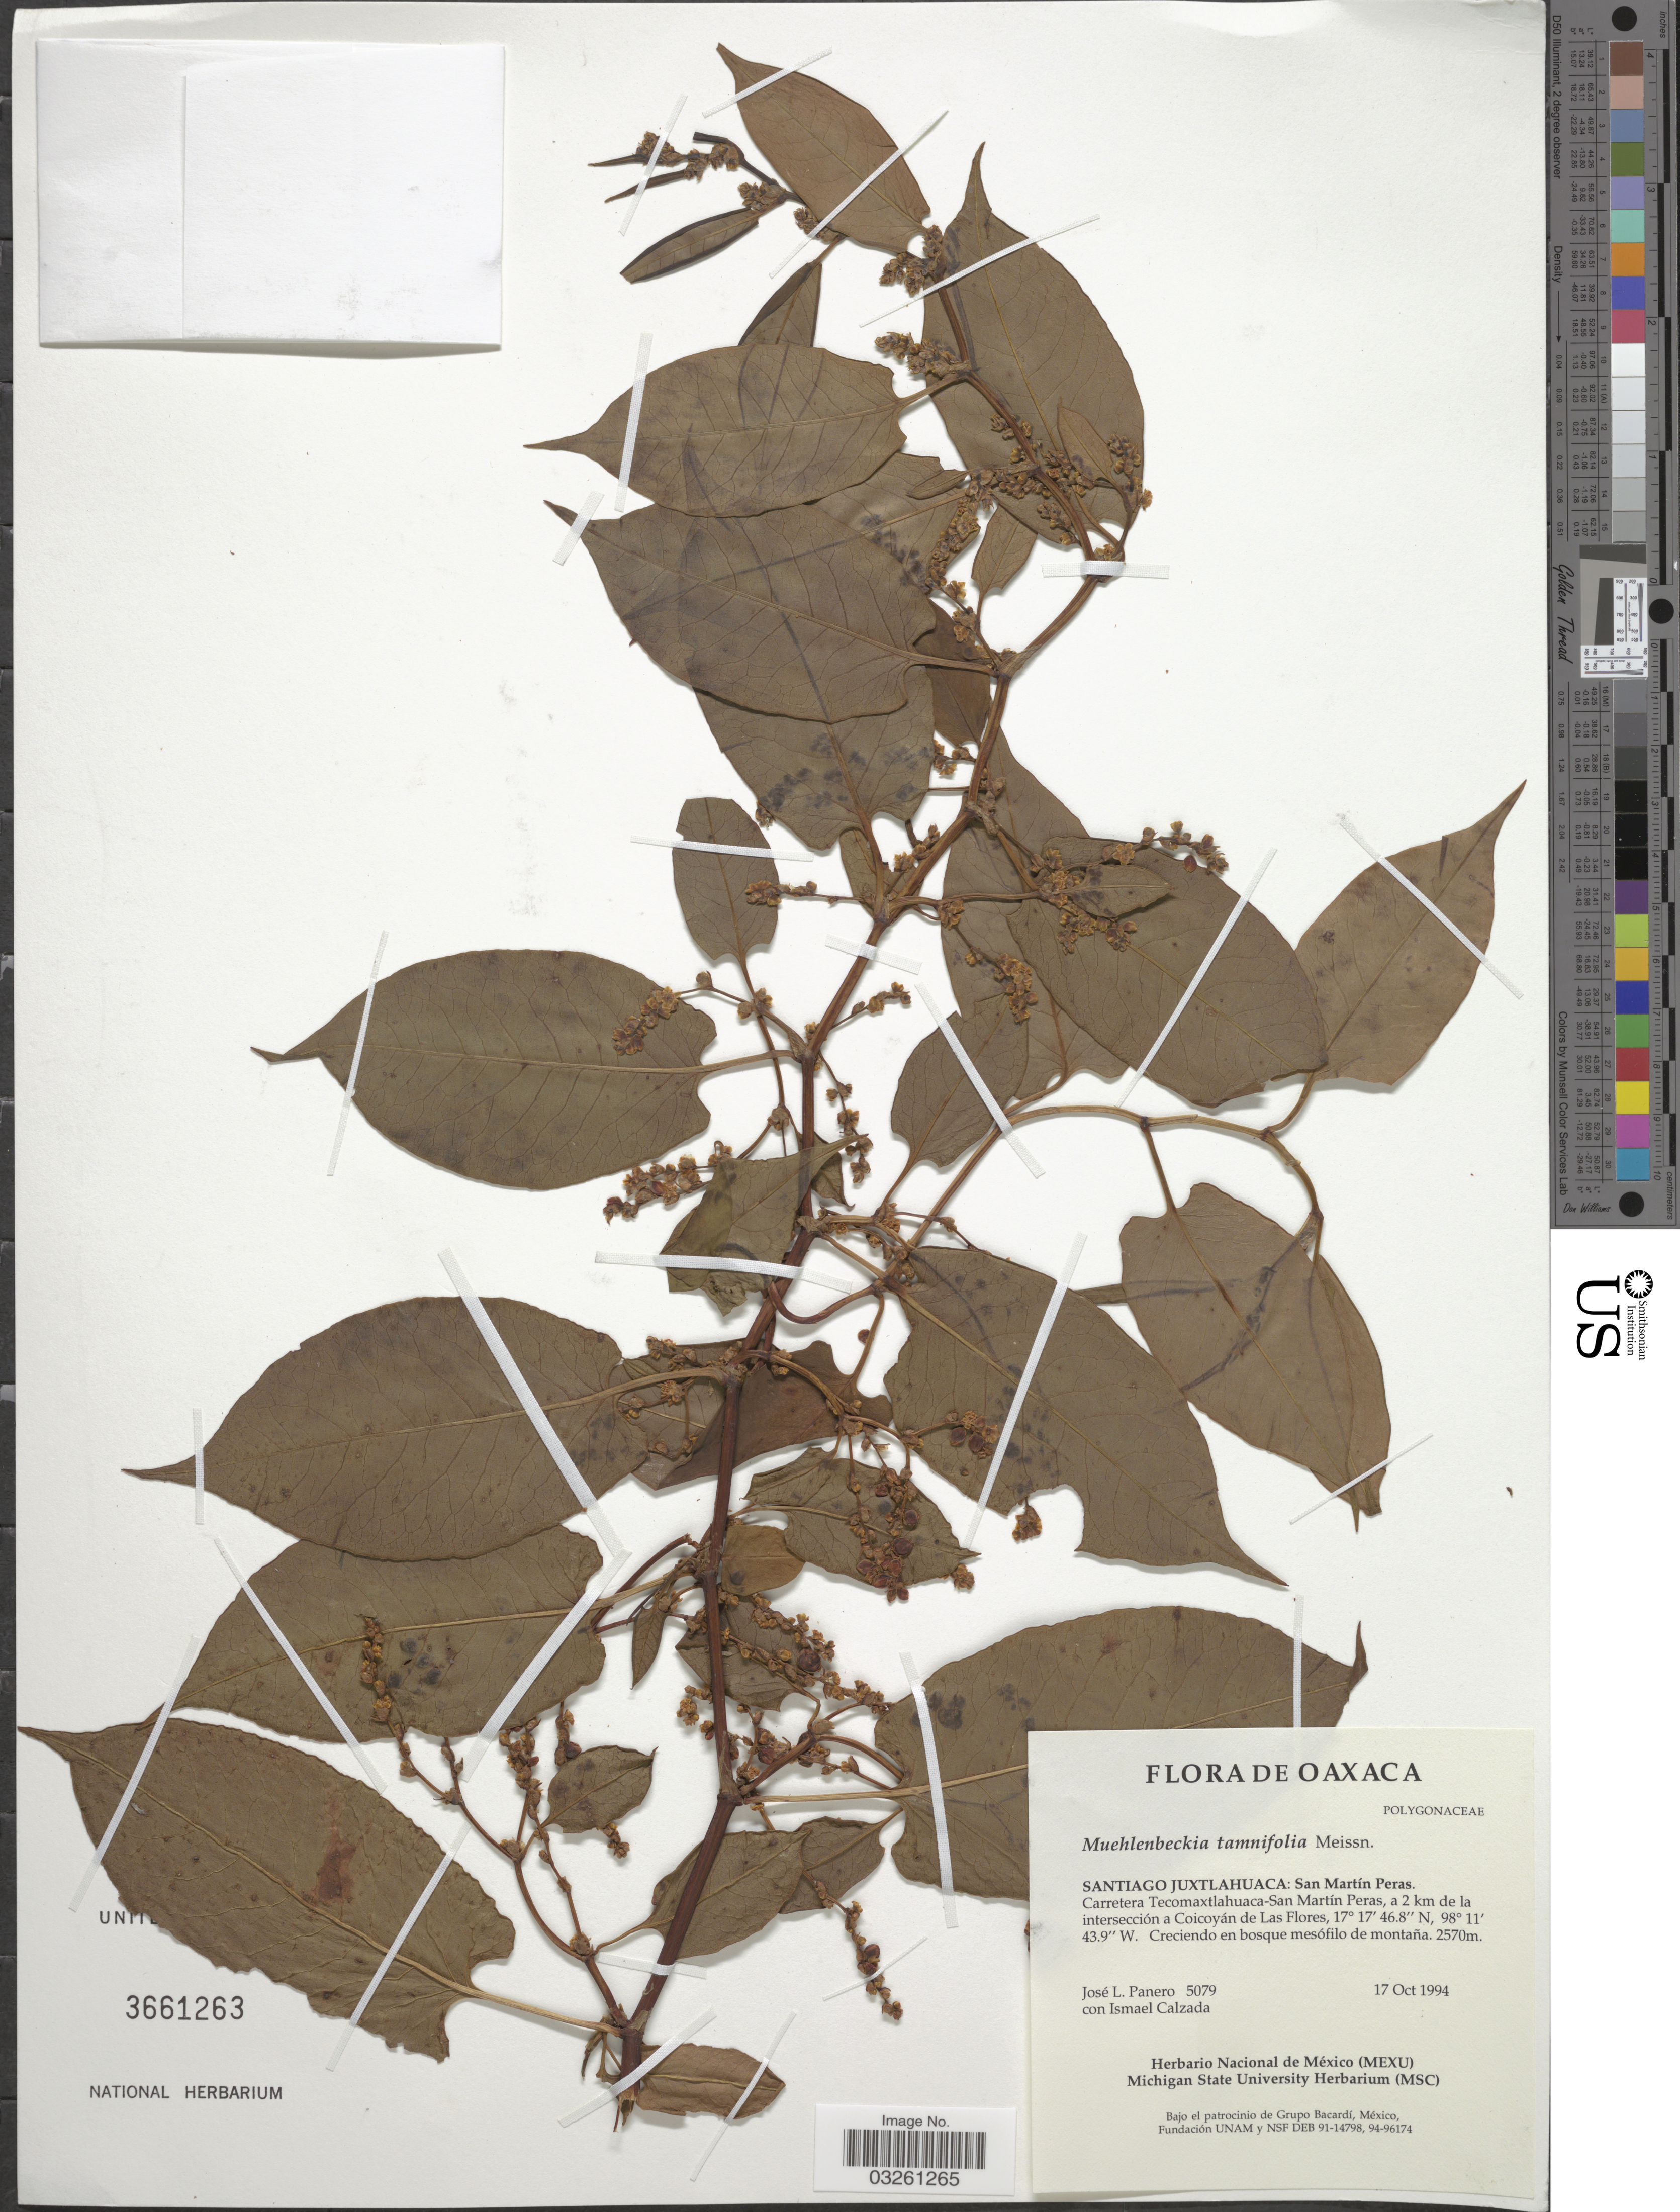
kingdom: Plantae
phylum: Tracheophyta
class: Magnoliopsida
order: Caryophyllales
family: Polygonaceae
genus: Muehlenbeckia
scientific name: Muehlenbeckia tamnifolia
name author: (Kunth) Meisn.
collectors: J. L. Panero & I. Calzada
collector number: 5079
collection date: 1994-10-17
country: Mexico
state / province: Oaxaca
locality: Santiago Juxtlahuaca:San Martín Peras. Carretera Tecomaxtlahuaca-San Martín Peras, a 2 km de la intersección a Coicoyán de Las Flores.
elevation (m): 2570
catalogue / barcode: US 3661263